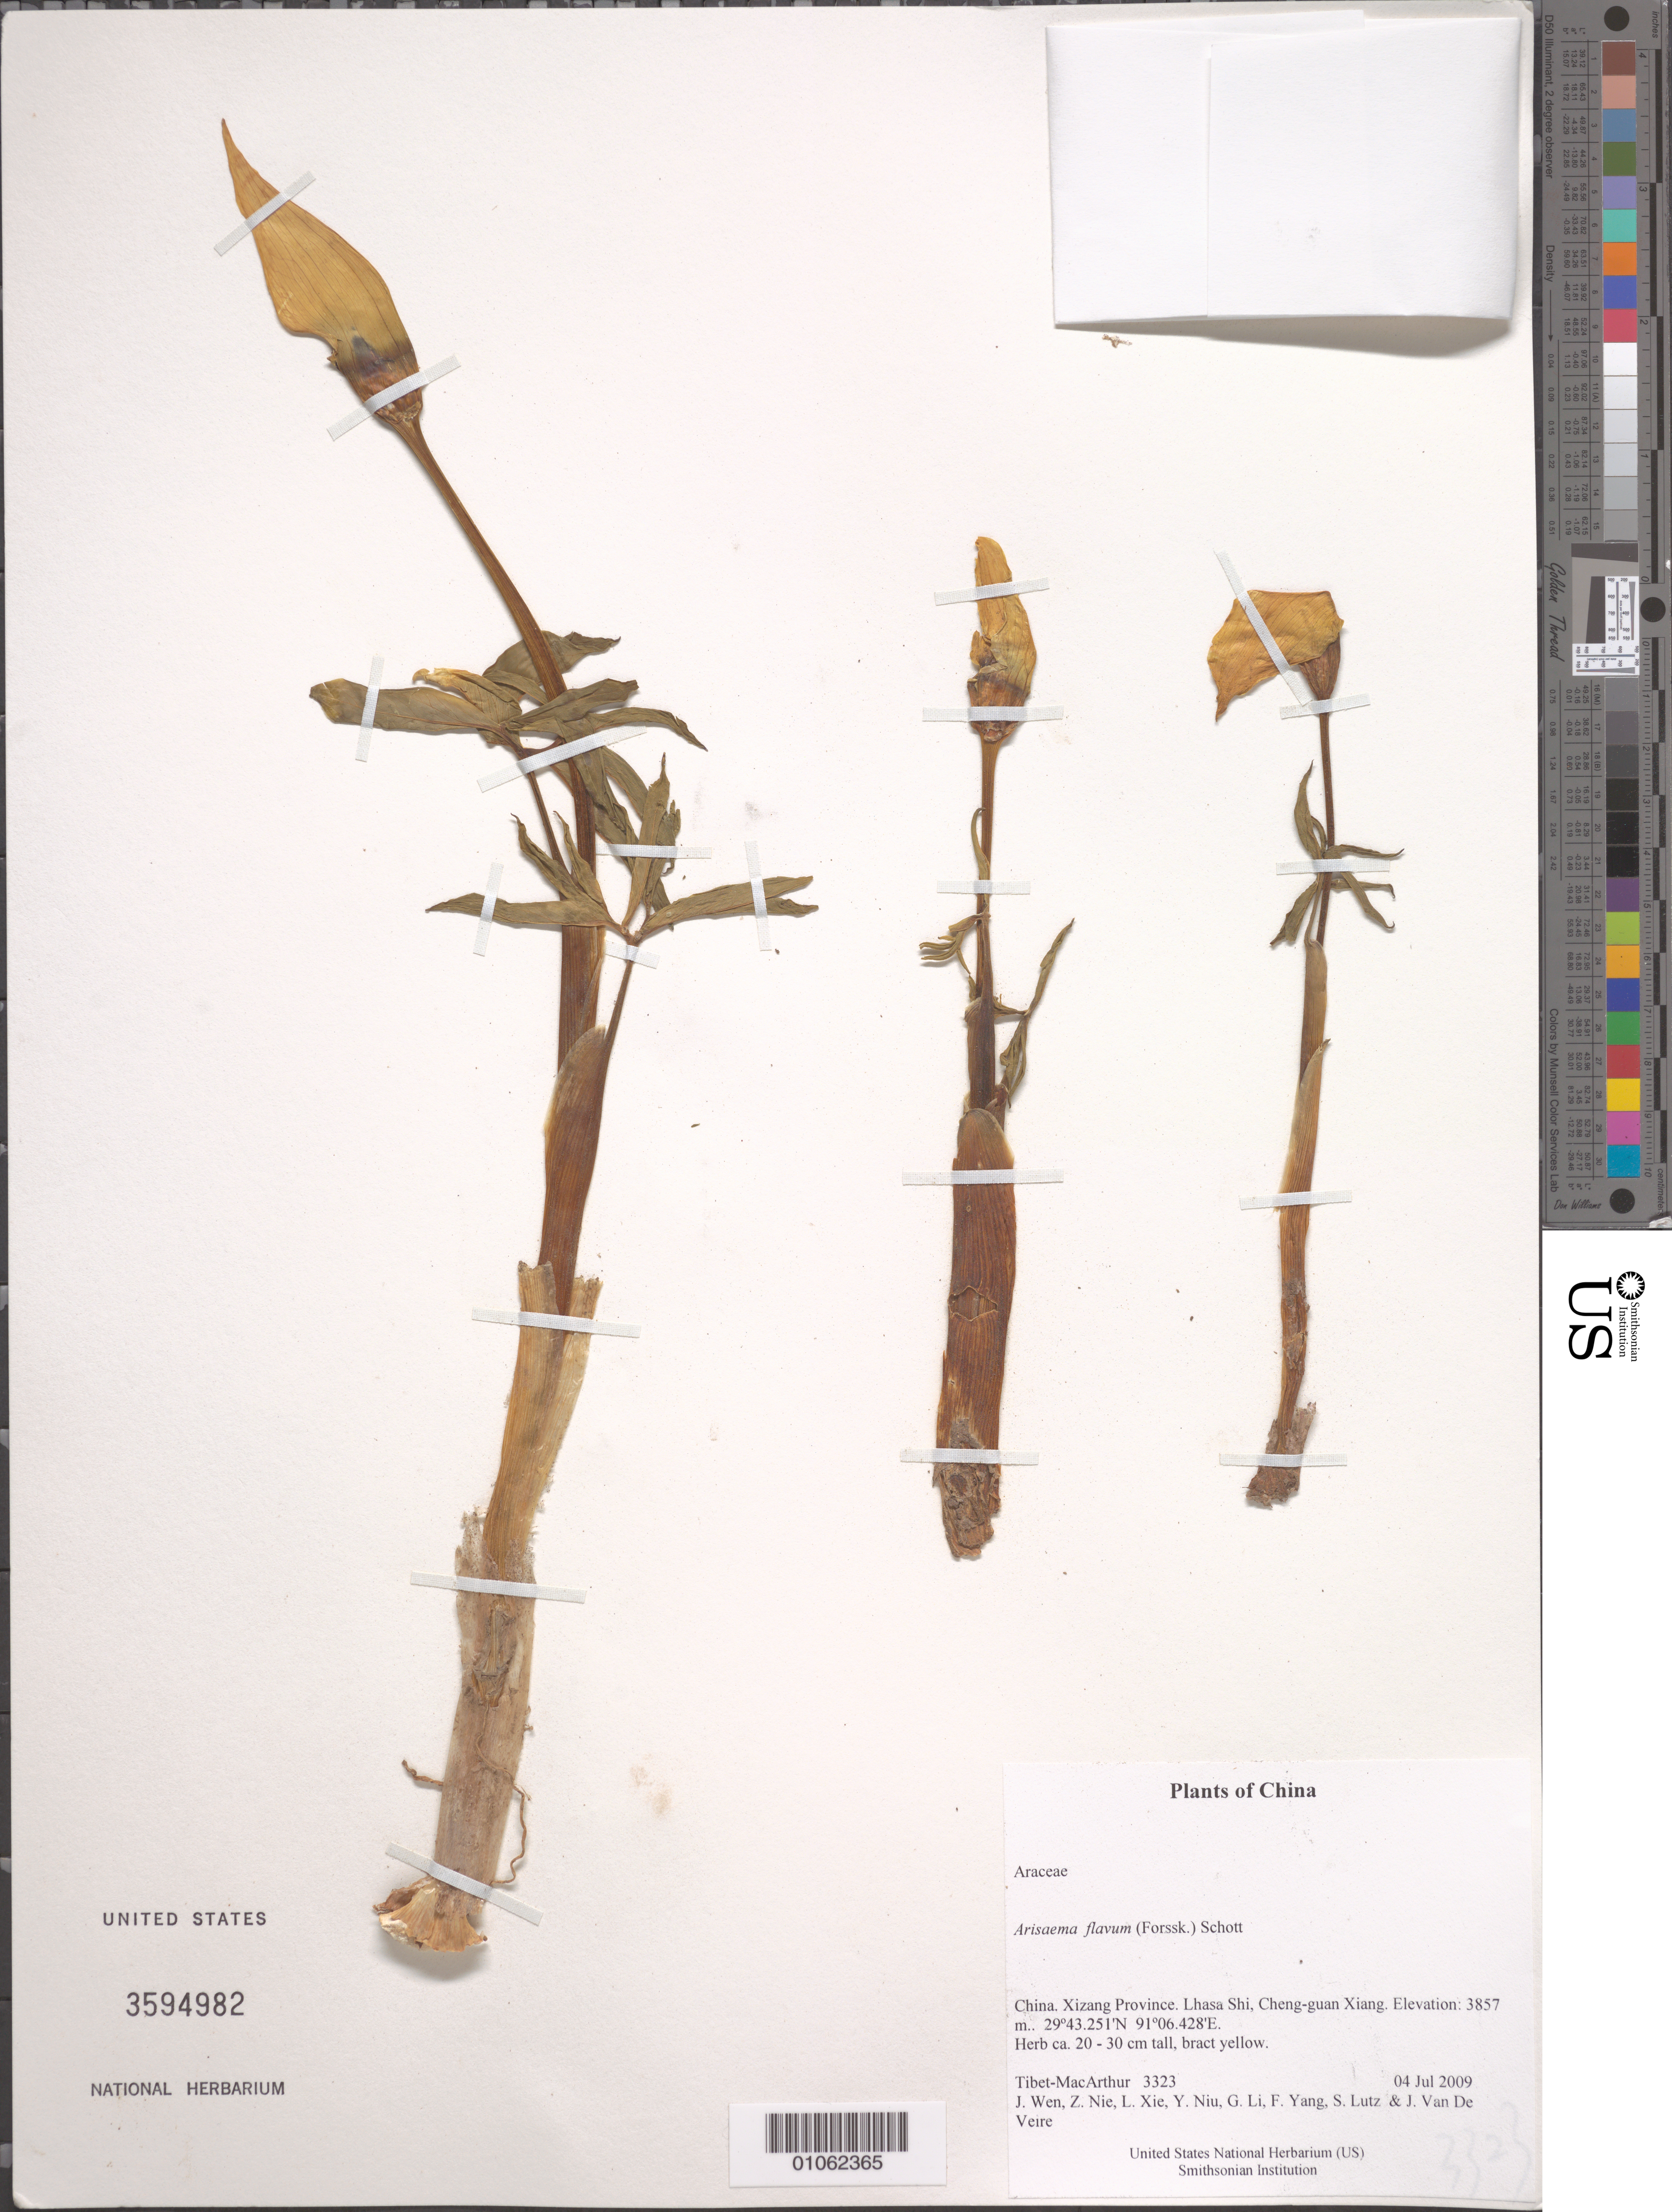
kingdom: Plantae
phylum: Tracheophyta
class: Liliopsida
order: Alismatales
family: Araceae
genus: Arisaema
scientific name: Arisaema flavum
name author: (Forssk.) Schott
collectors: Tibet-MacArthur, J. Wen, Z. Nie, L. Xie, Y. Niu, G. Li, F. Yang, S. Lutz & J. Van De Veire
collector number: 3323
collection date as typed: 04 Jul 2009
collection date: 2009-07-04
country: China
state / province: Xizang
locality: Lhasa Shi, Cheng-guan Xiang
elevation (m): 3857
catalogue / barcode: US 3594982